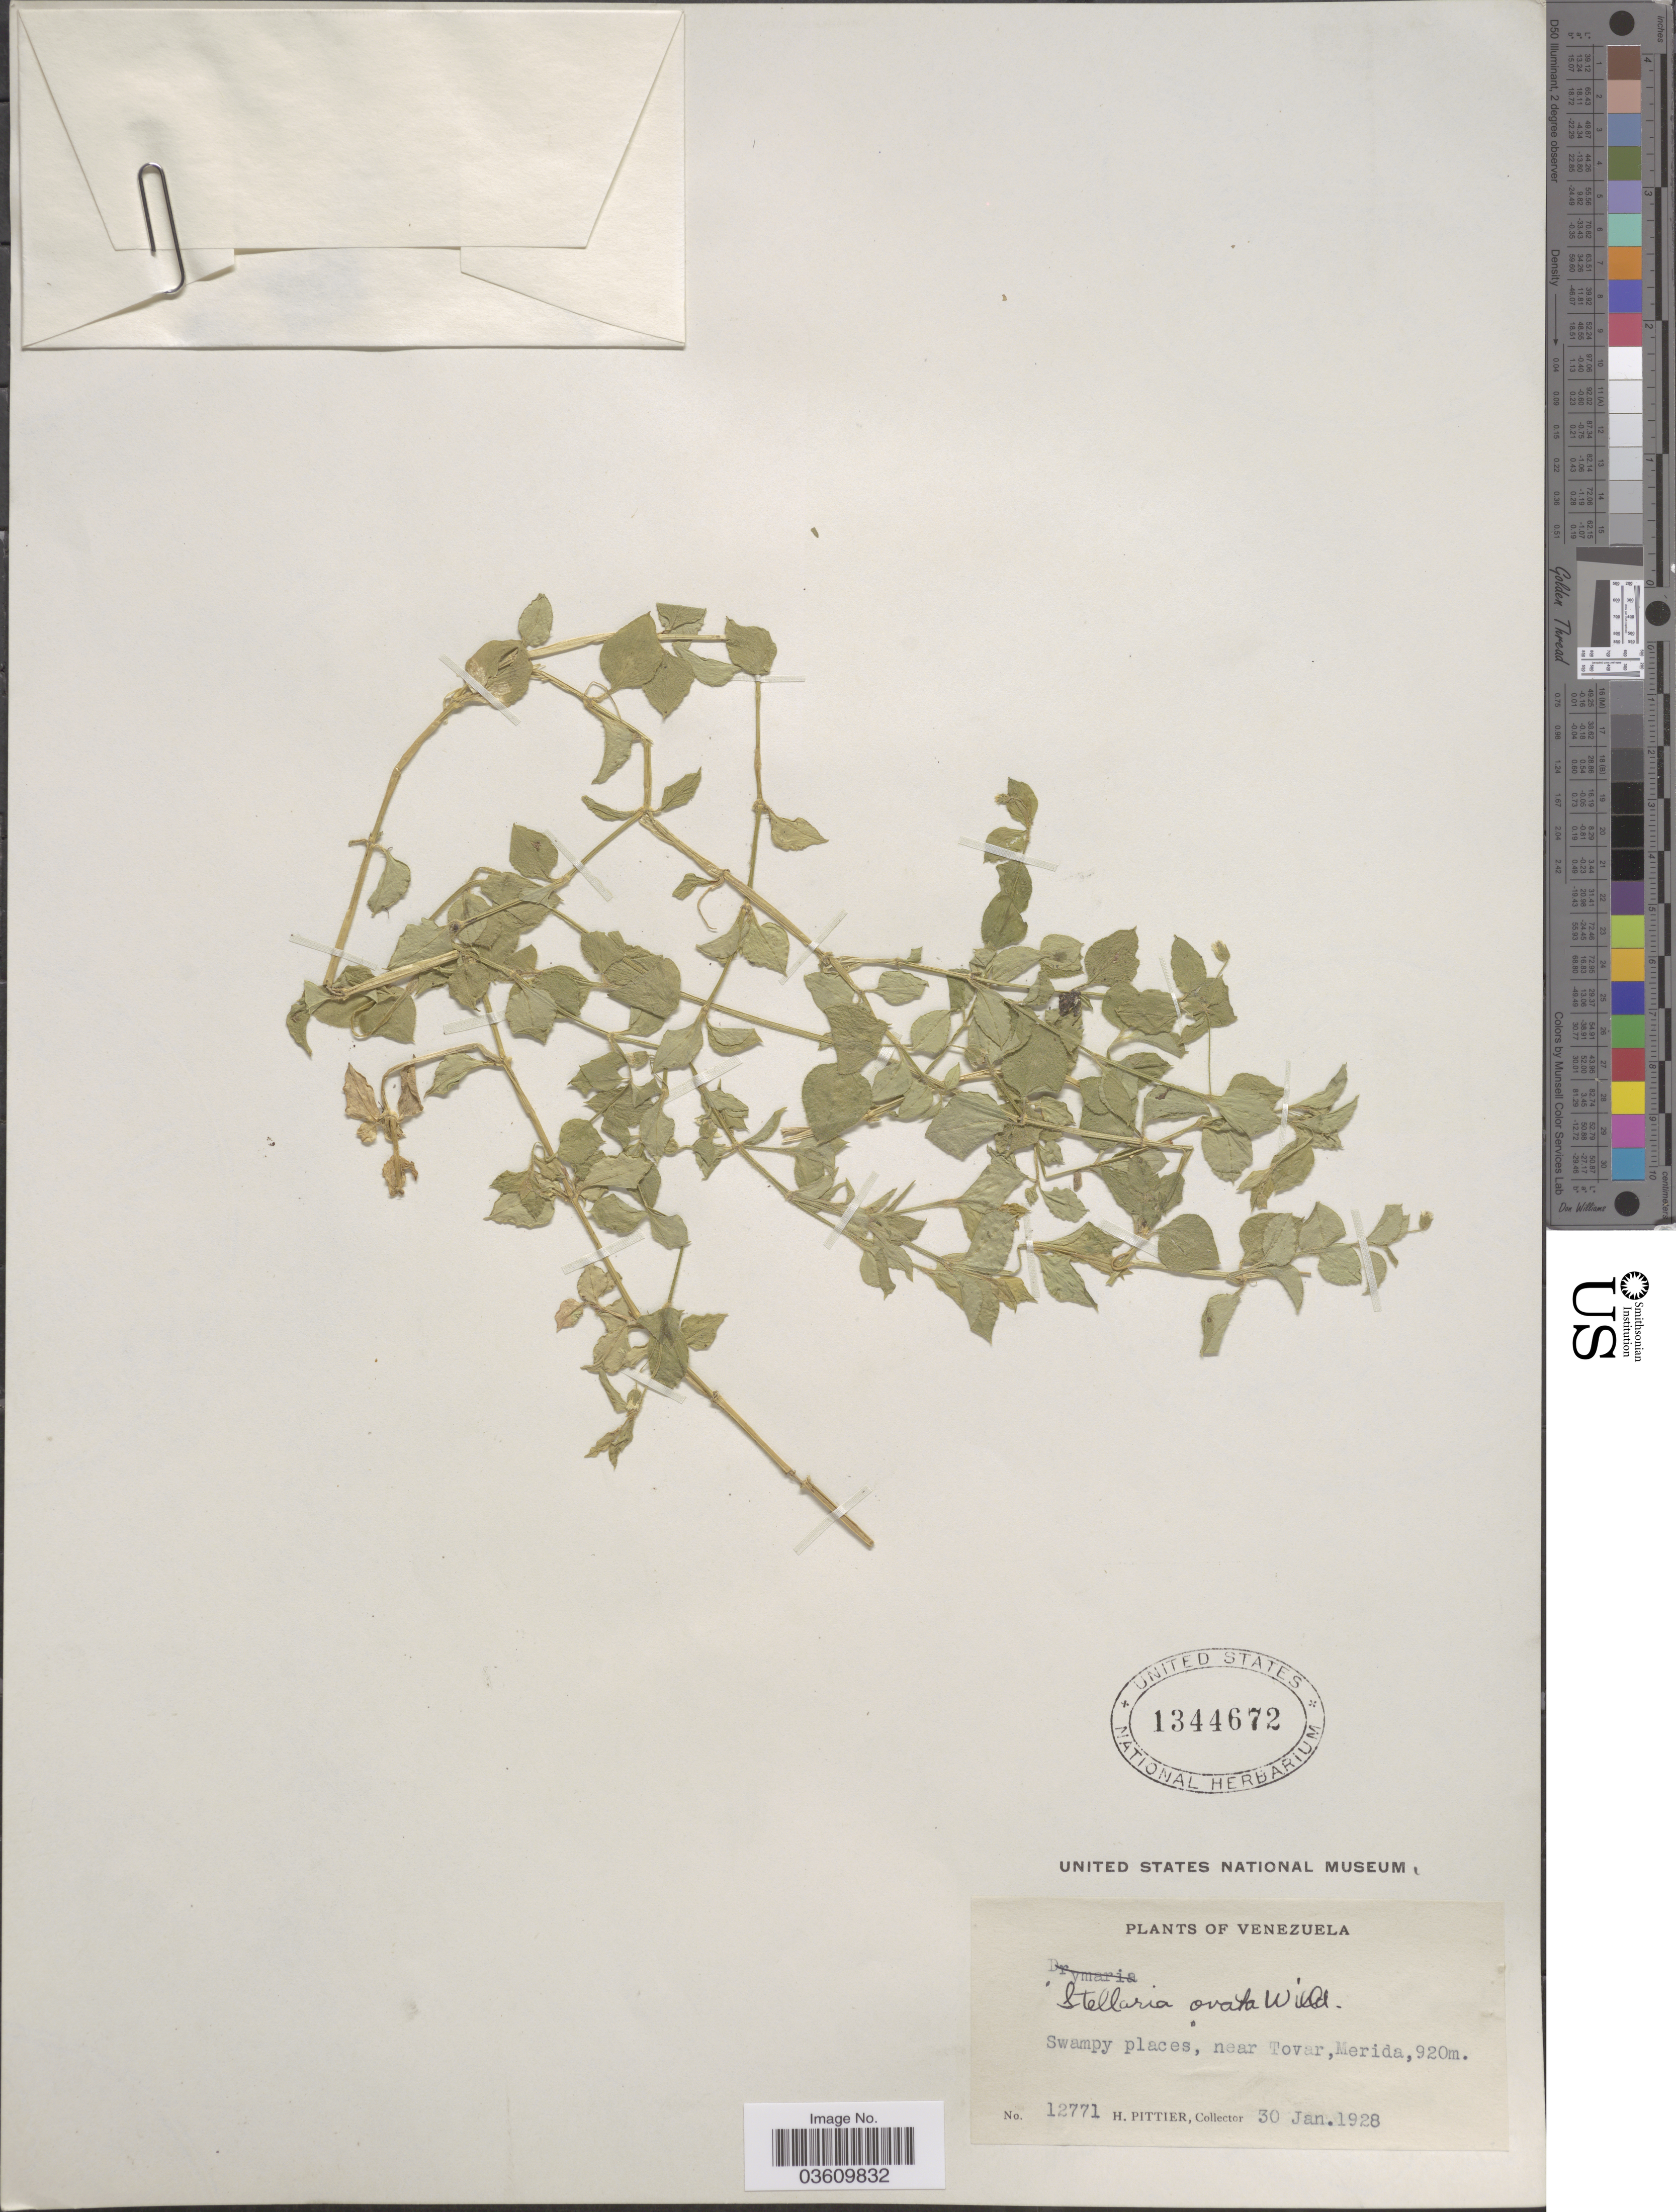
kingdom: Plantae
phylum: Tracheophyta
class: Magnoliopsida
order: Caryophyllales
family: Caryophyllaceae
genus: Stellaria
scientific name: Stellaria ovata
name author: Willd.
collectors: H. F. Pittier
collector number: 12771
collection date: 1928-01-30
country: Venezuela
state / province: Mérida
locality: Swampy places, near Tovar.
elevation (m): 920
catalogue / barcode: US 1344672